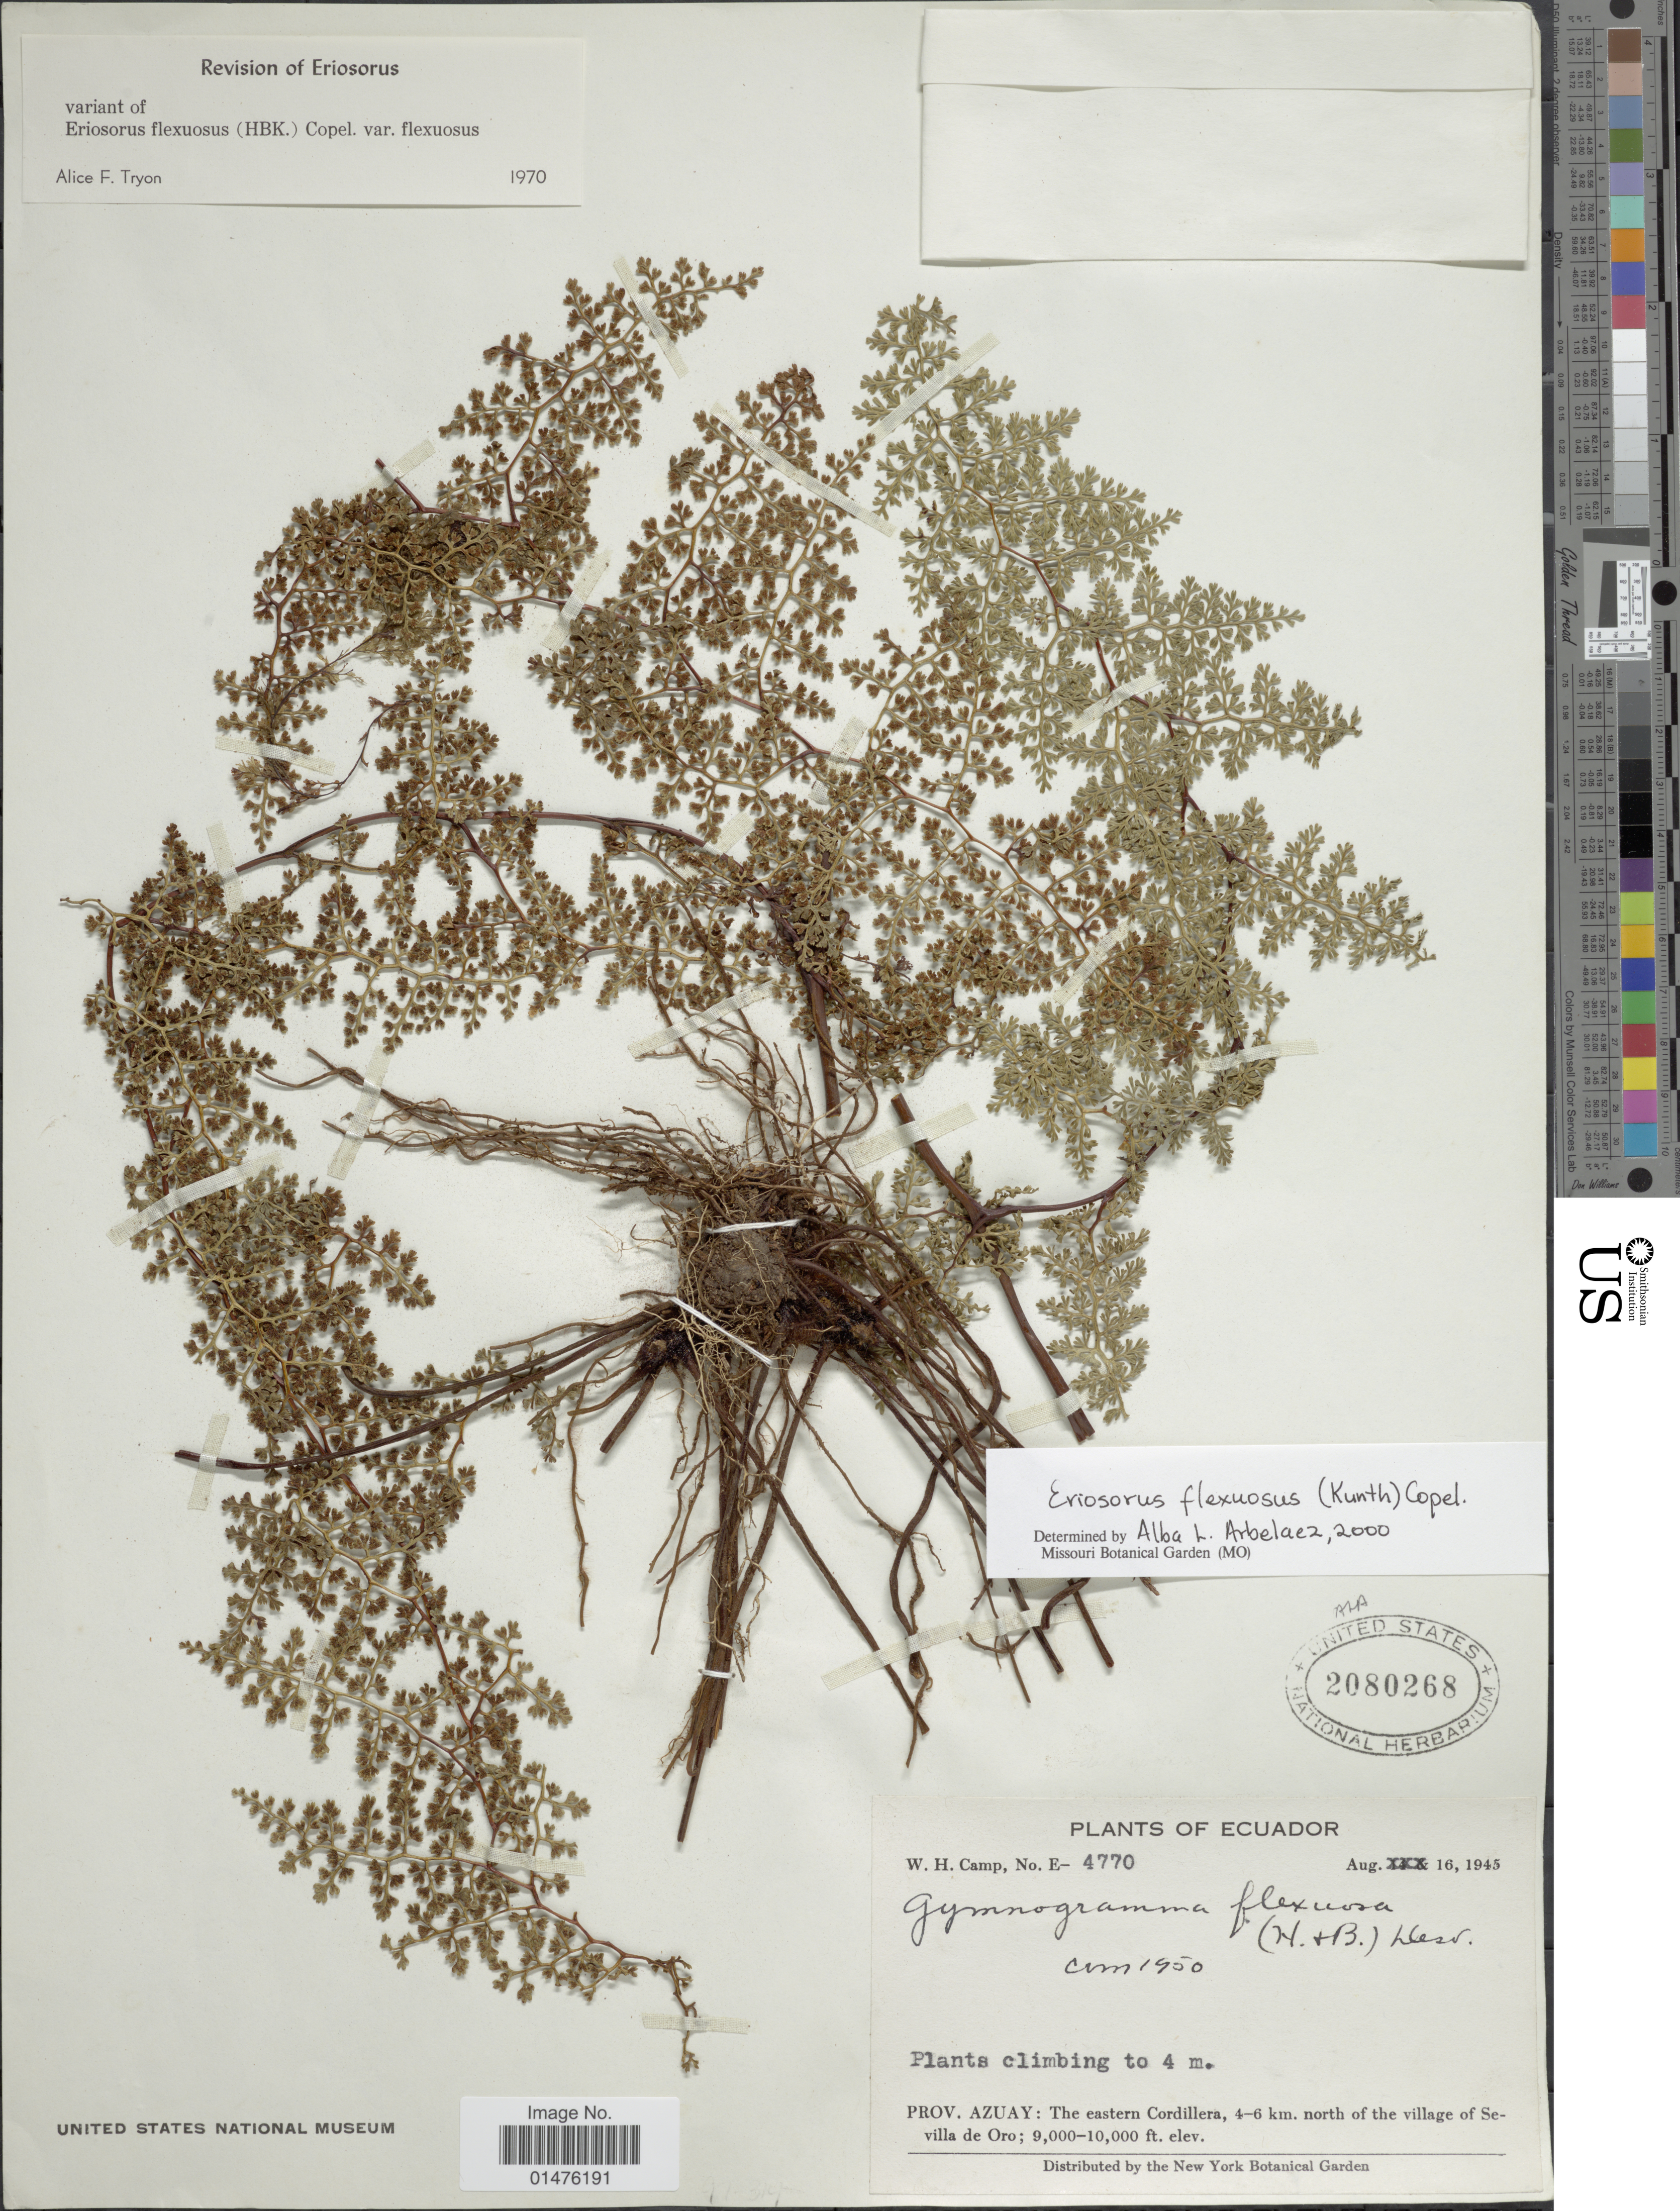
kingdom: Plantae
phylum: Tracheophyta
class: Polypodiopsida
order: Polypodiales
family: Pteridaceae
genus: Jamesonia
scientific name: Jamesonia flexuosa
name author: (Humb. & Bonpl.) Christenh.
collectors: W. H. Camp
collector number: E-4770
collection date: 1945-08-16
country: Ecuador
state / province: Azuay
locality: The eastern Cordillera, 4-6 km. north of the village of Sevilla de Oro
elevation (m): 2743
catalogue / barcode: US 2080268